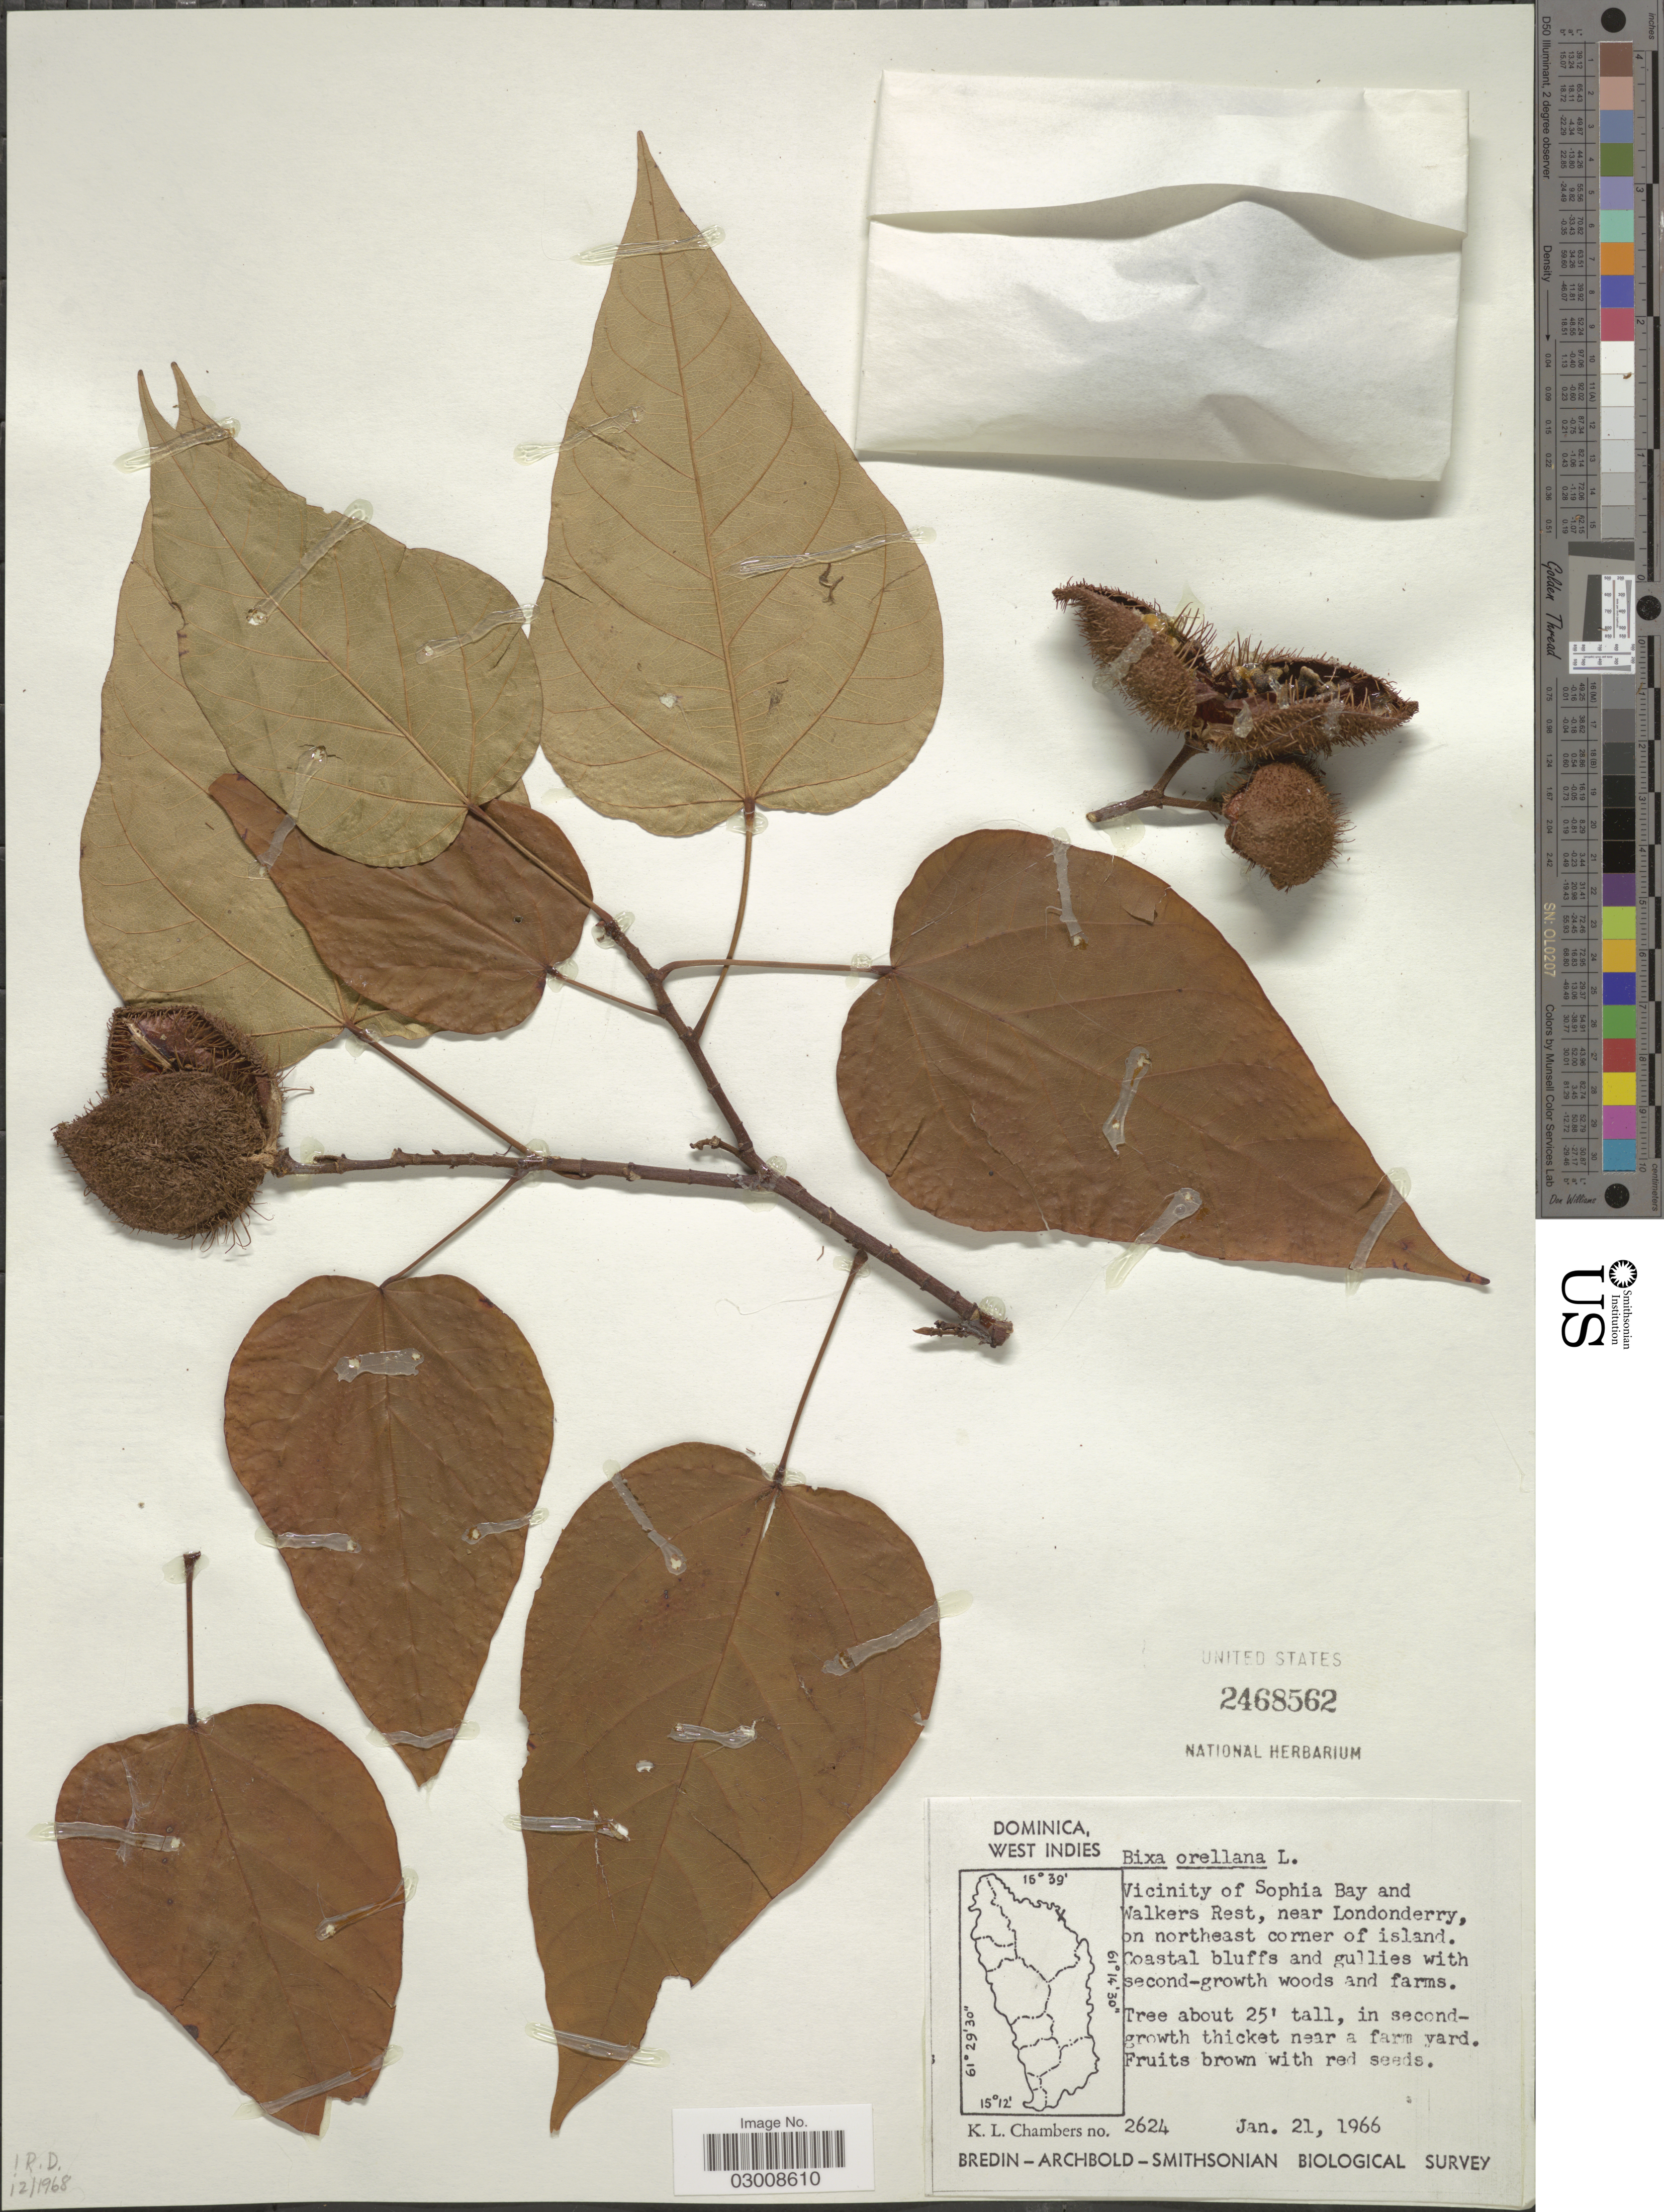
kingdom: Plantae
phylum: Tracheophyta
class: Magnoliopsida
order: Malvales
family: Bixaceae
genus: Bixa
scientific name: Bixa orellana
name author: L.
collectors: K. Chambers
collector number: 2624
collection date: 1966-01-21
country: Dominica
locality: Vicinity of Sophia Bay and Walkers Rest, near Londonderry, on northeast corner of island.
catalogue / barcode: US 2468562